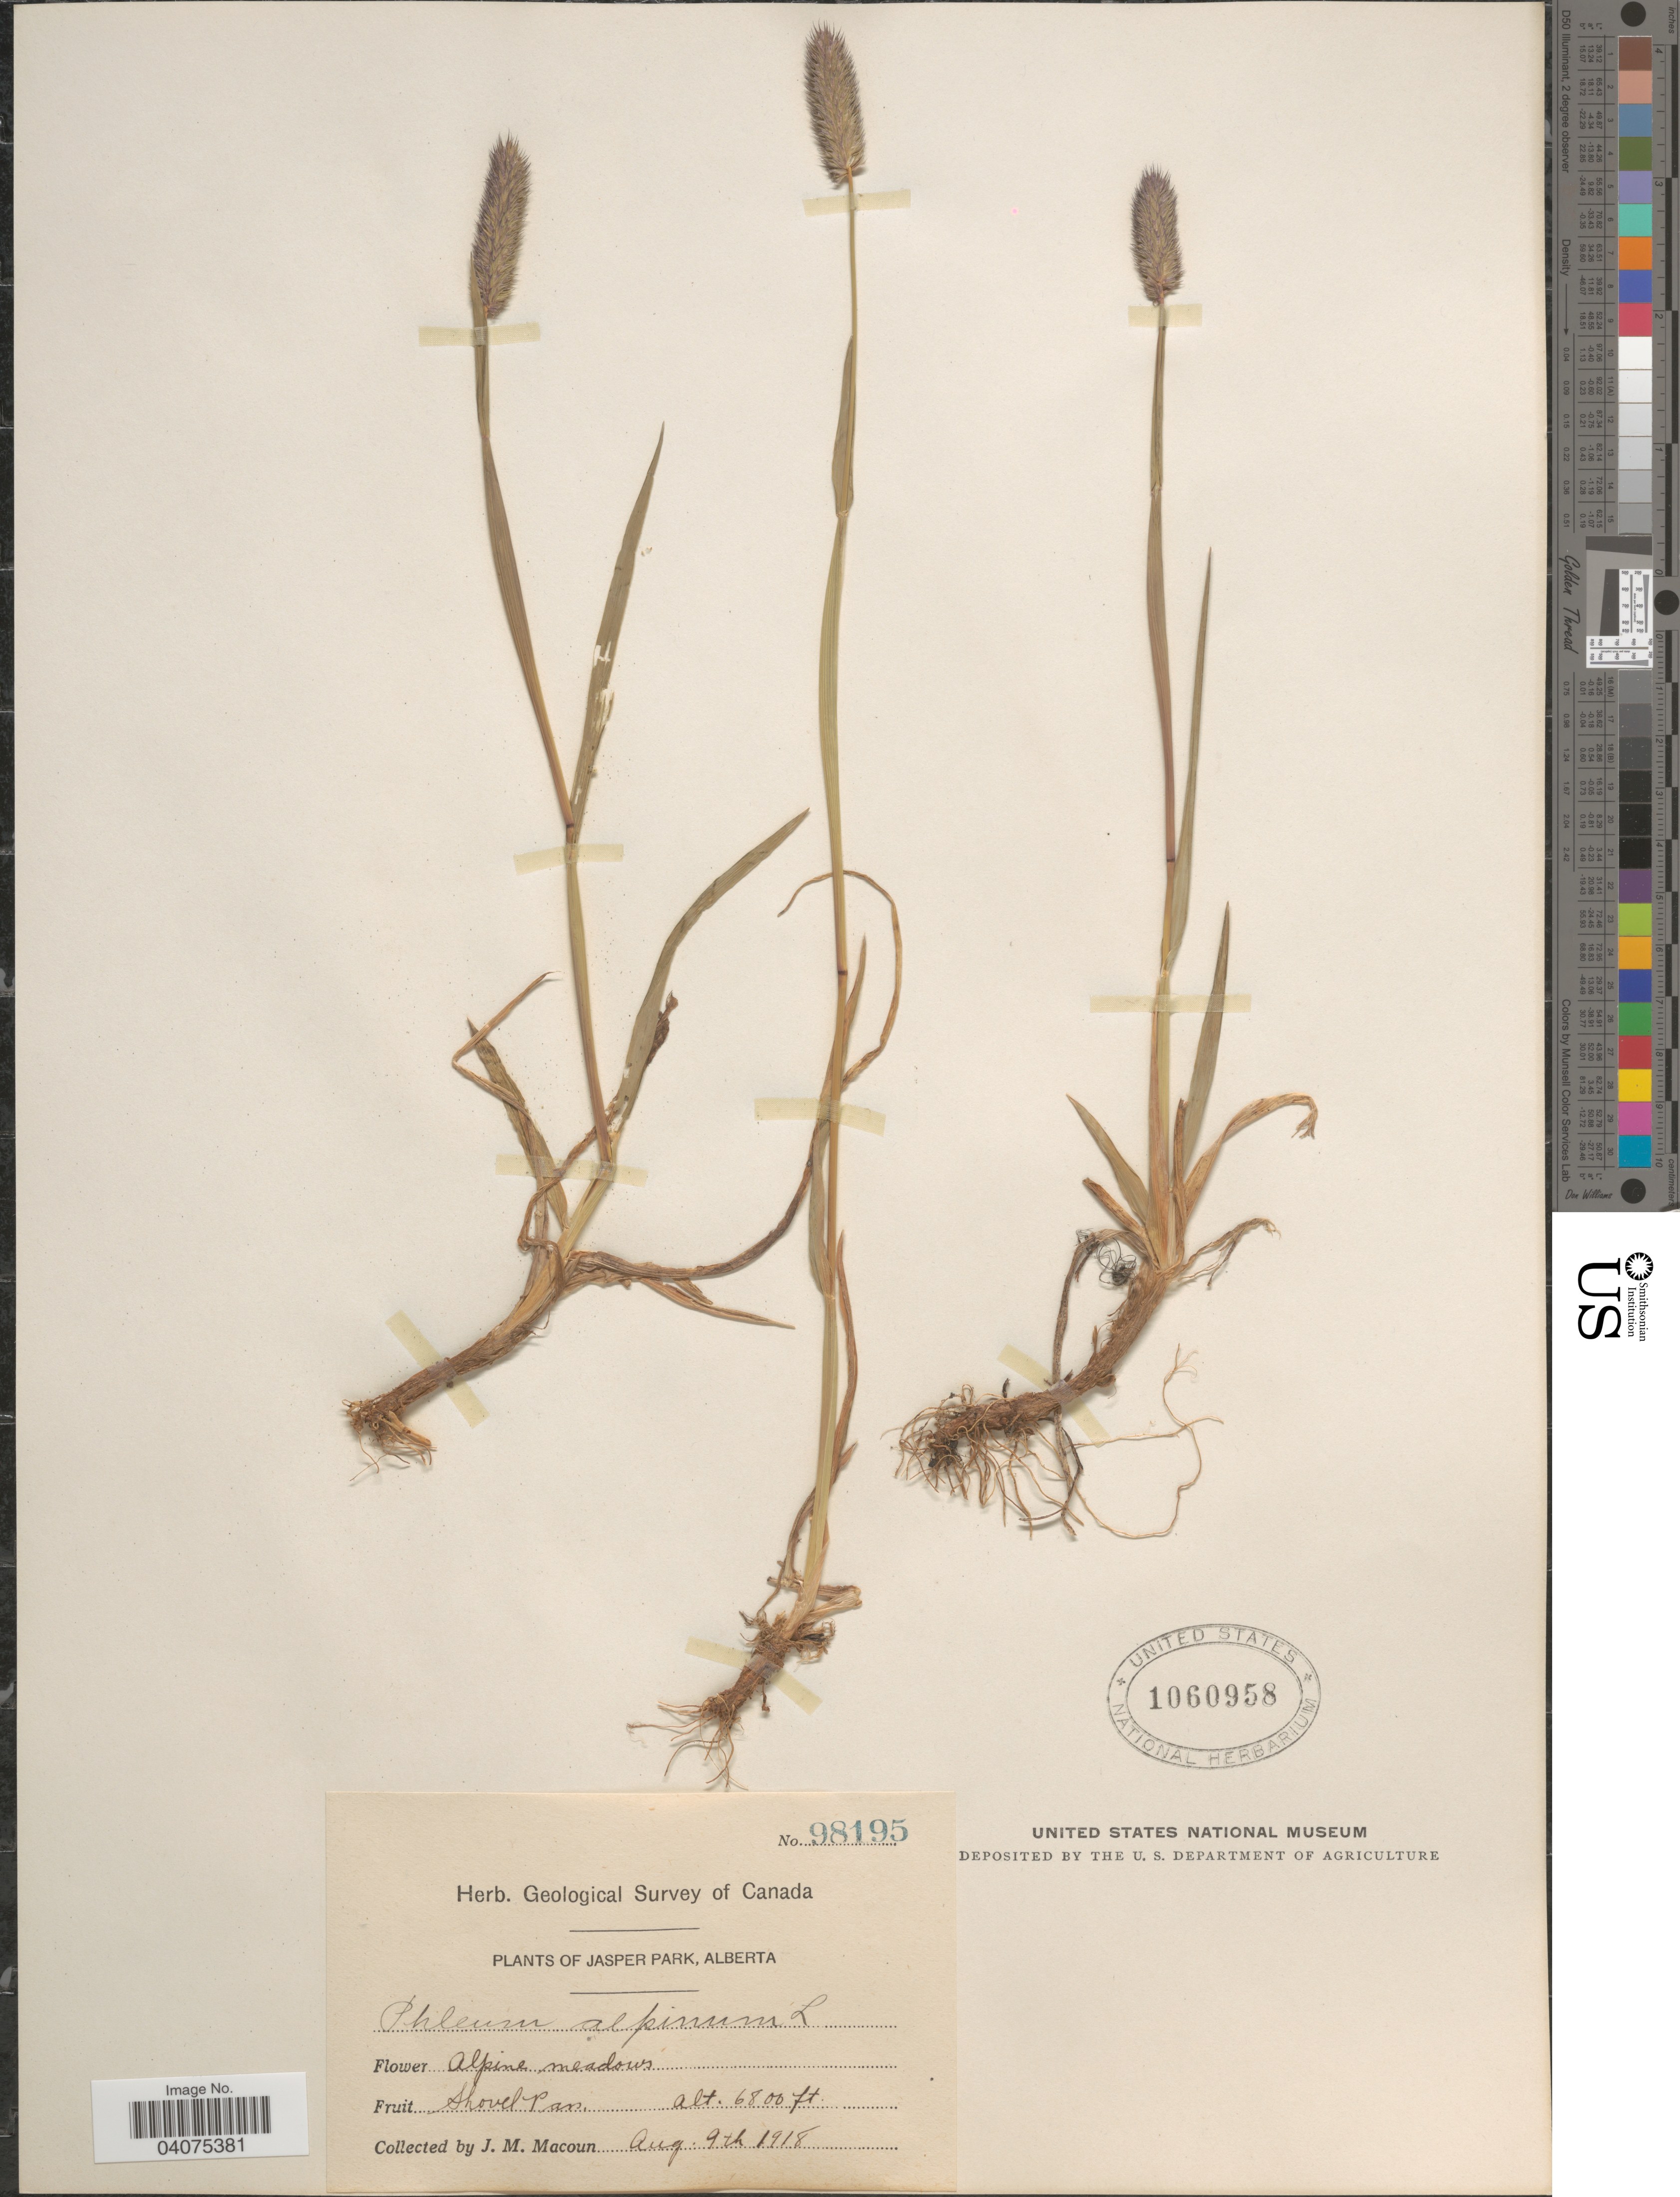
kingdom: Plantae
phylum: Tracheophyta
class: Liliopsida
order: Poales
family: Poaceae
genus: Phleum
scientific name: Phleum alpinum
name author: L.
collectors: J. M. Macoun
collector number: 98195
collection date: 1918-08-09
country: Canada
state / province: Alberta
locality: Herb. Geological Survey of Canada. Jasper Park. Alpine meadows. Shovel Pass.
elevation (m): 2073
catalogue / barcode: US 1060958